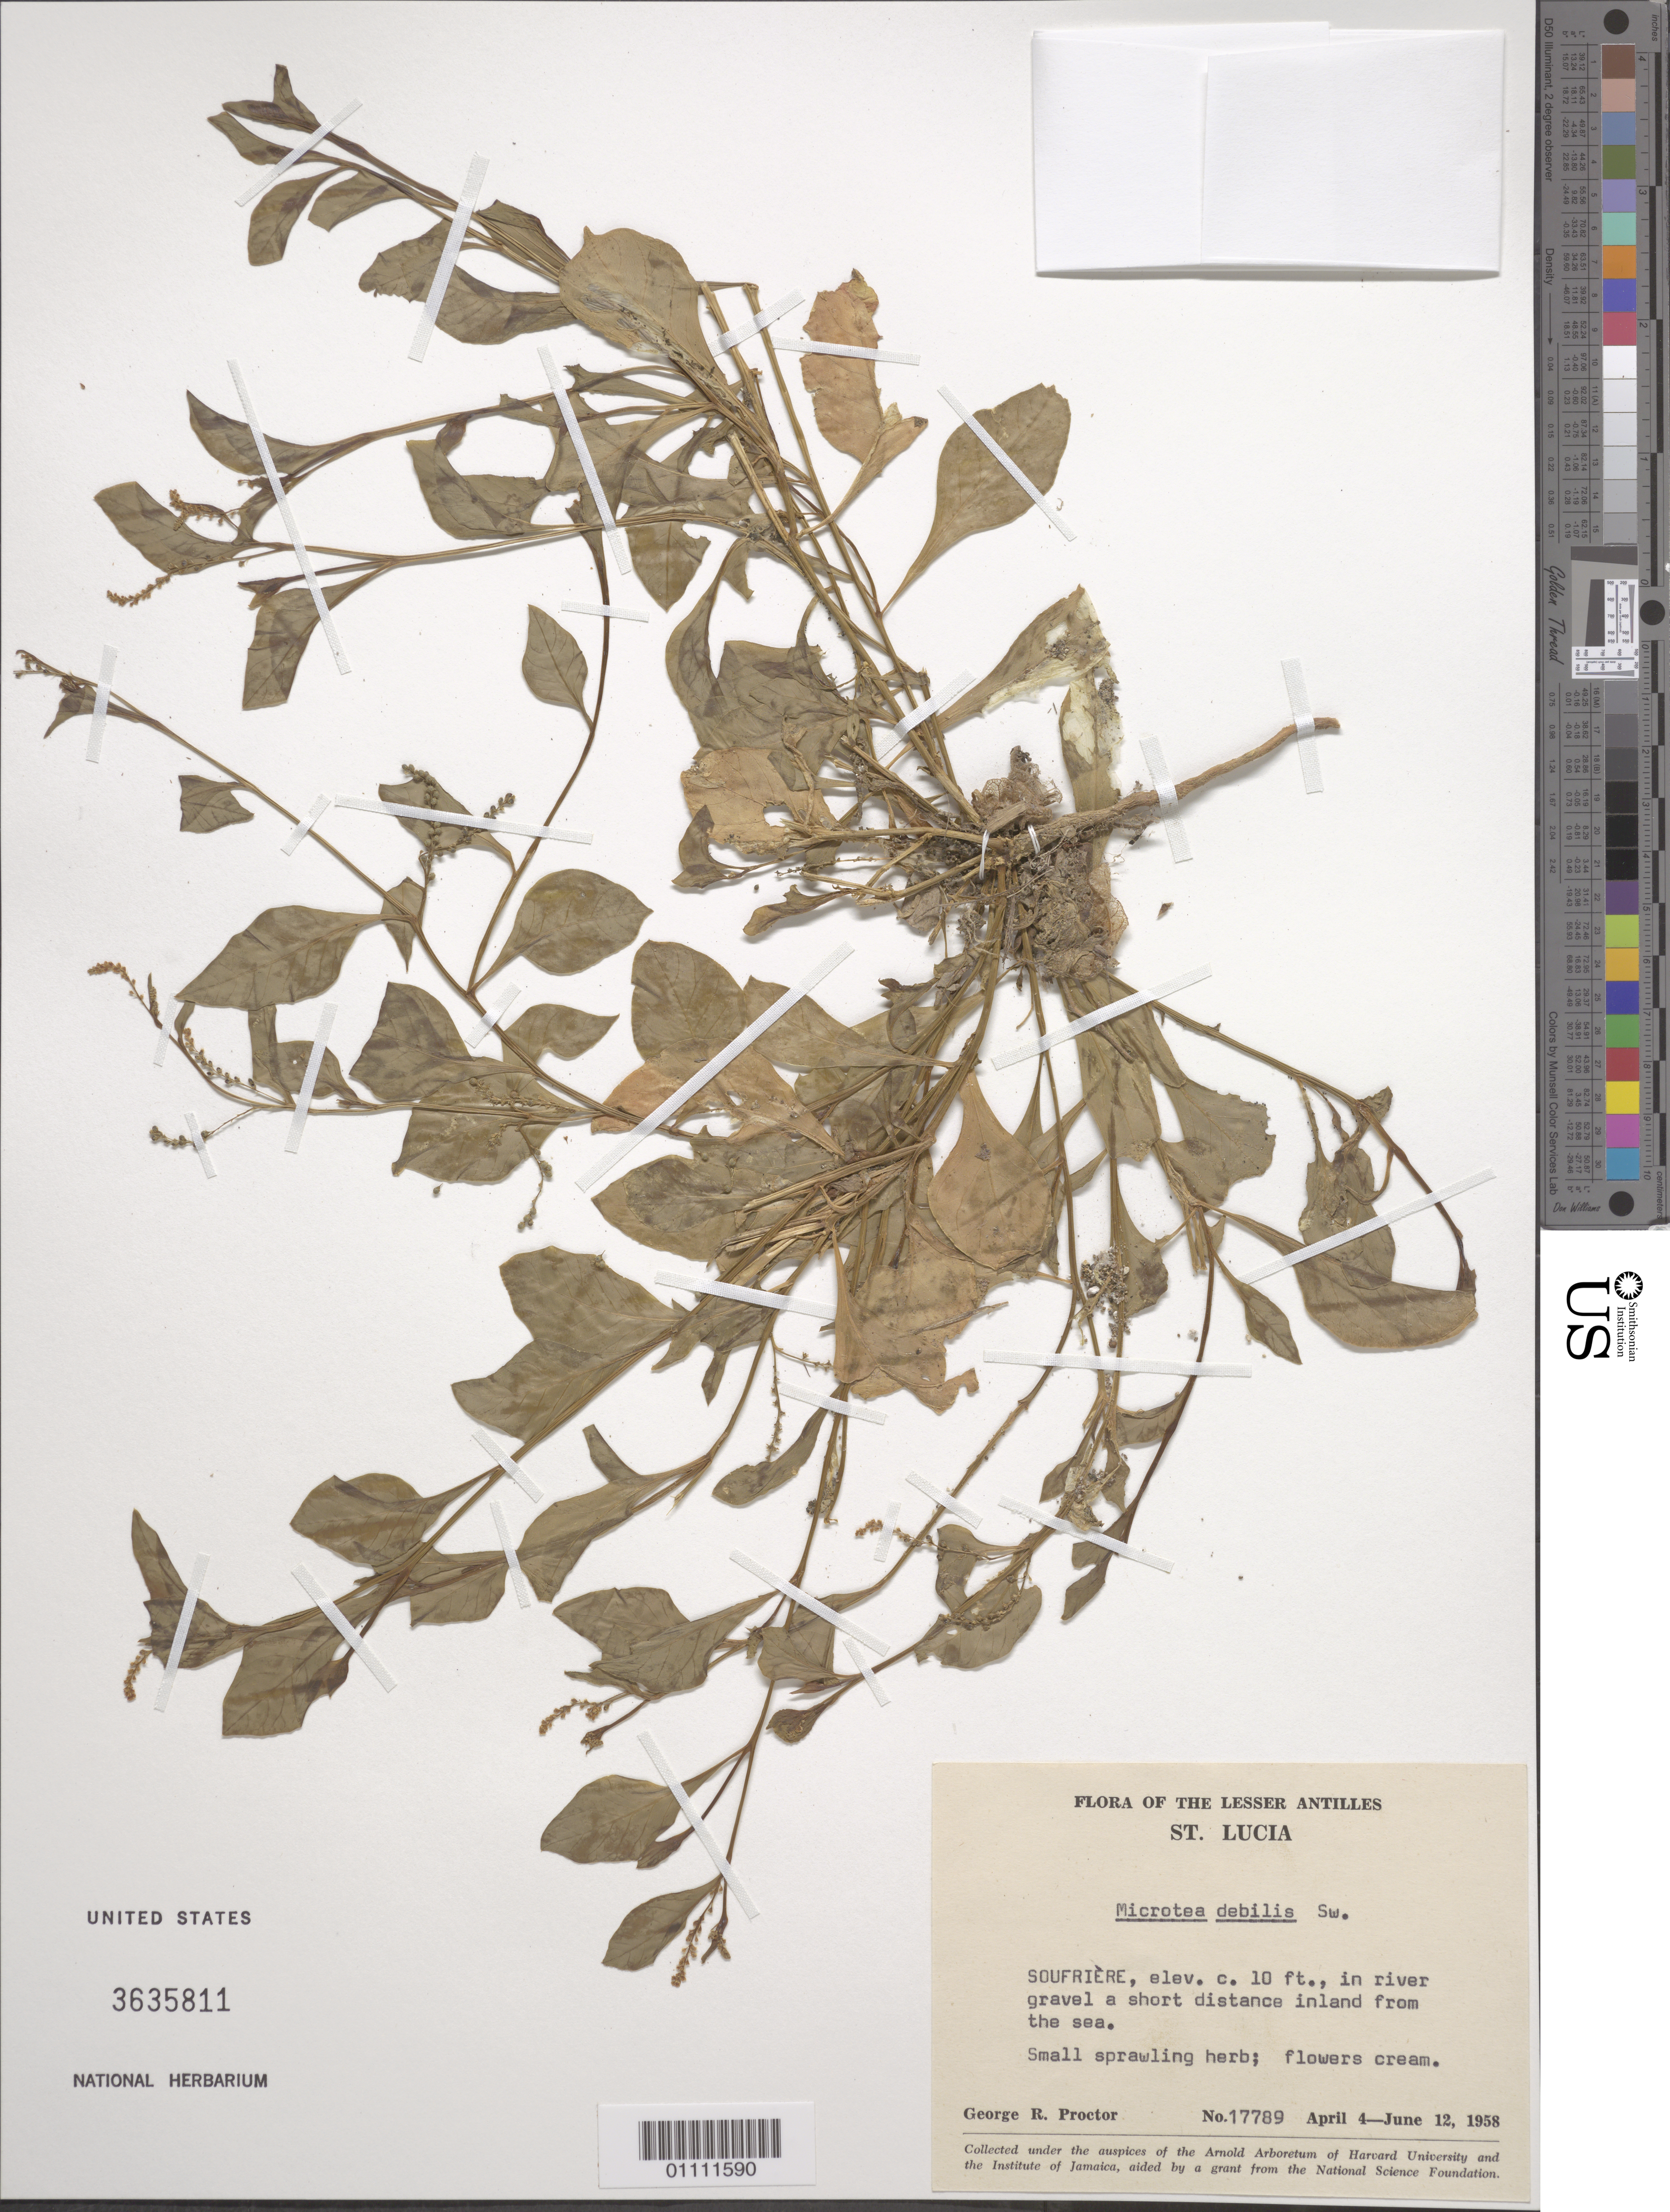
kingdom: Plantae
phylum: Tracheophyta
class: Magnoliopsida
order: Caryophyllales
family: Microteaceae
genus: Microtea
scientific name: Microtea debilis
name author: Sw.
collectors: G. R. Proctor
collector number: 17789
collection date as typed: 04 Apr 1958 to 12 Jun 1958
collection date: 1958-04-04/1958-06-12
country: St. Lucia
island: St. Lucia I.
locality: Soufrière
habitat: In river gravel a short distance inland from the sea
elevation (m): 3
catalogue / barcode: US 3635811